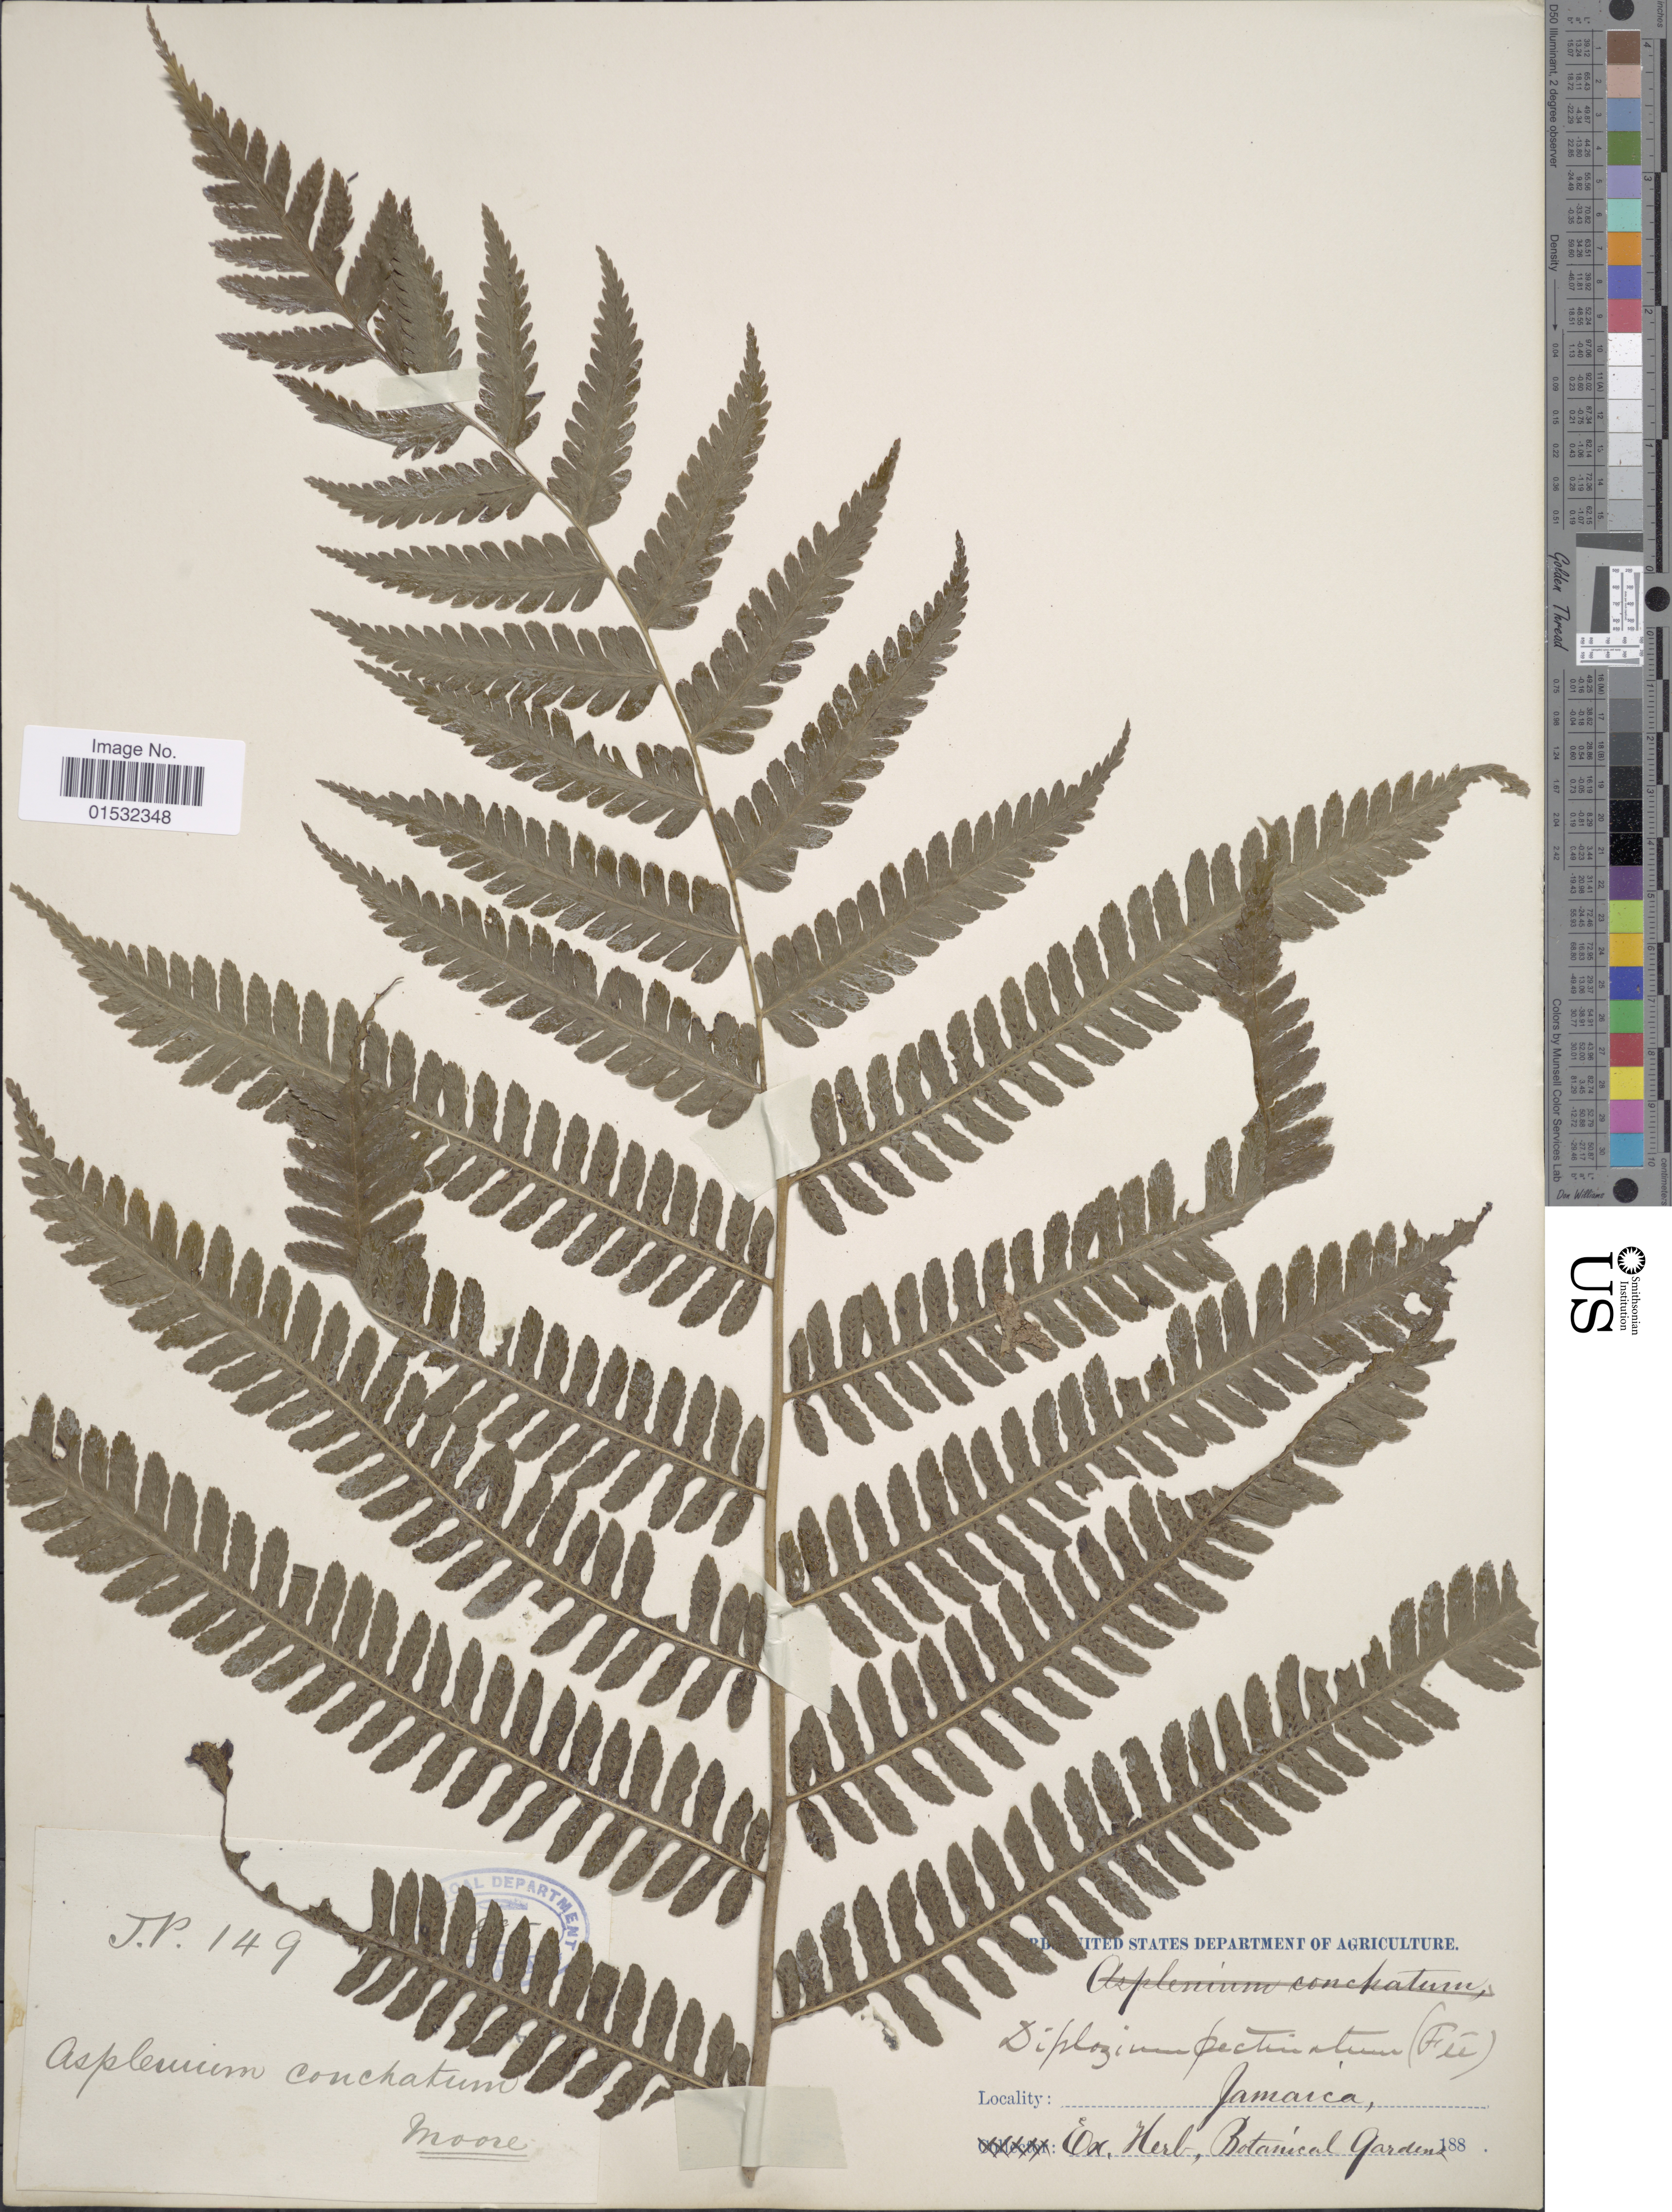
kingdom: Plantae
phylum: Tracheophyta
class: Polypodiopsida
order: Polypodiales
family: Athyriaceae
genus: Diplazium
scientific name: Diplazium pectinatum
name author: (Fée) C. Chr.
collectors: J.P.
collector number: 149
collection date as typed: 188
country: Jamaica